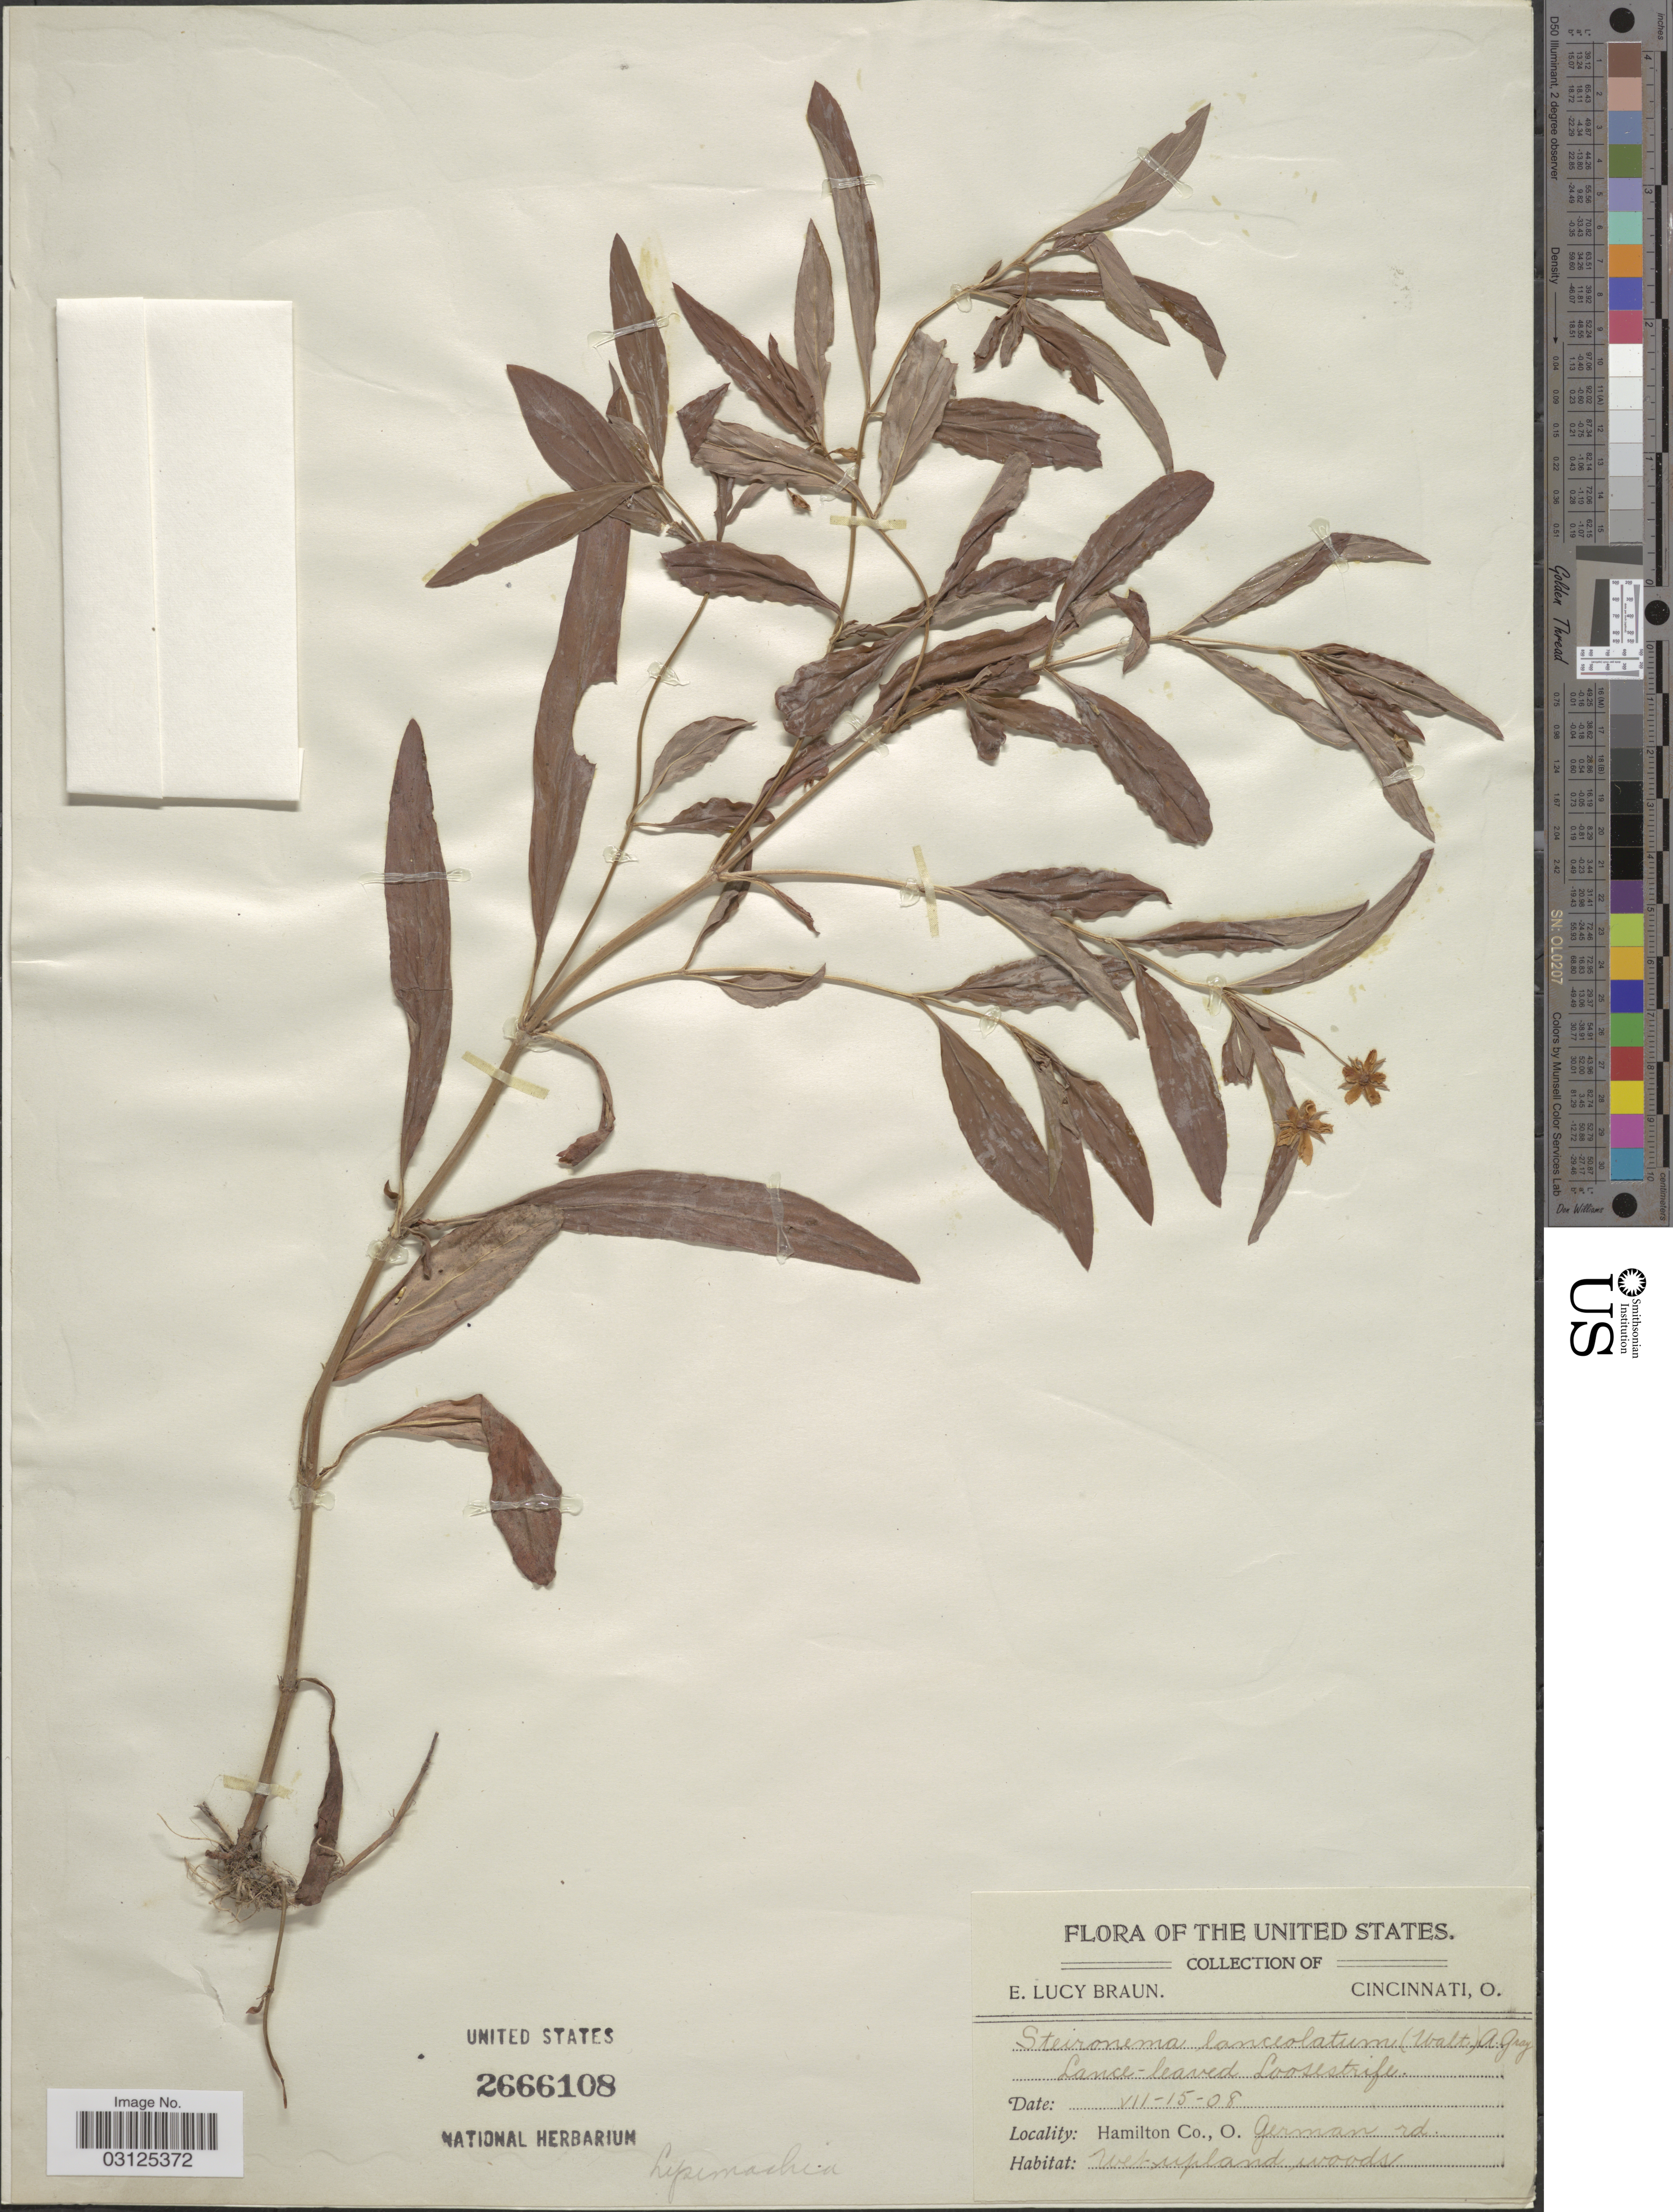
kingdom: Plantae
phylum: Tracheophyta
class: Magnoliopsida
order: Ericales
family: Primulaceae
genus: Lysimachia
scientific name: Lysimachia lanceolata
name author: Walter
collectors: E. L. Braun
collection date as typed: Transcribed d/m/y: 15/7/8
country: United States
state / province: Ohio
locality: Hamilton Co., German rd.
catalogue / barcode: US 2666108